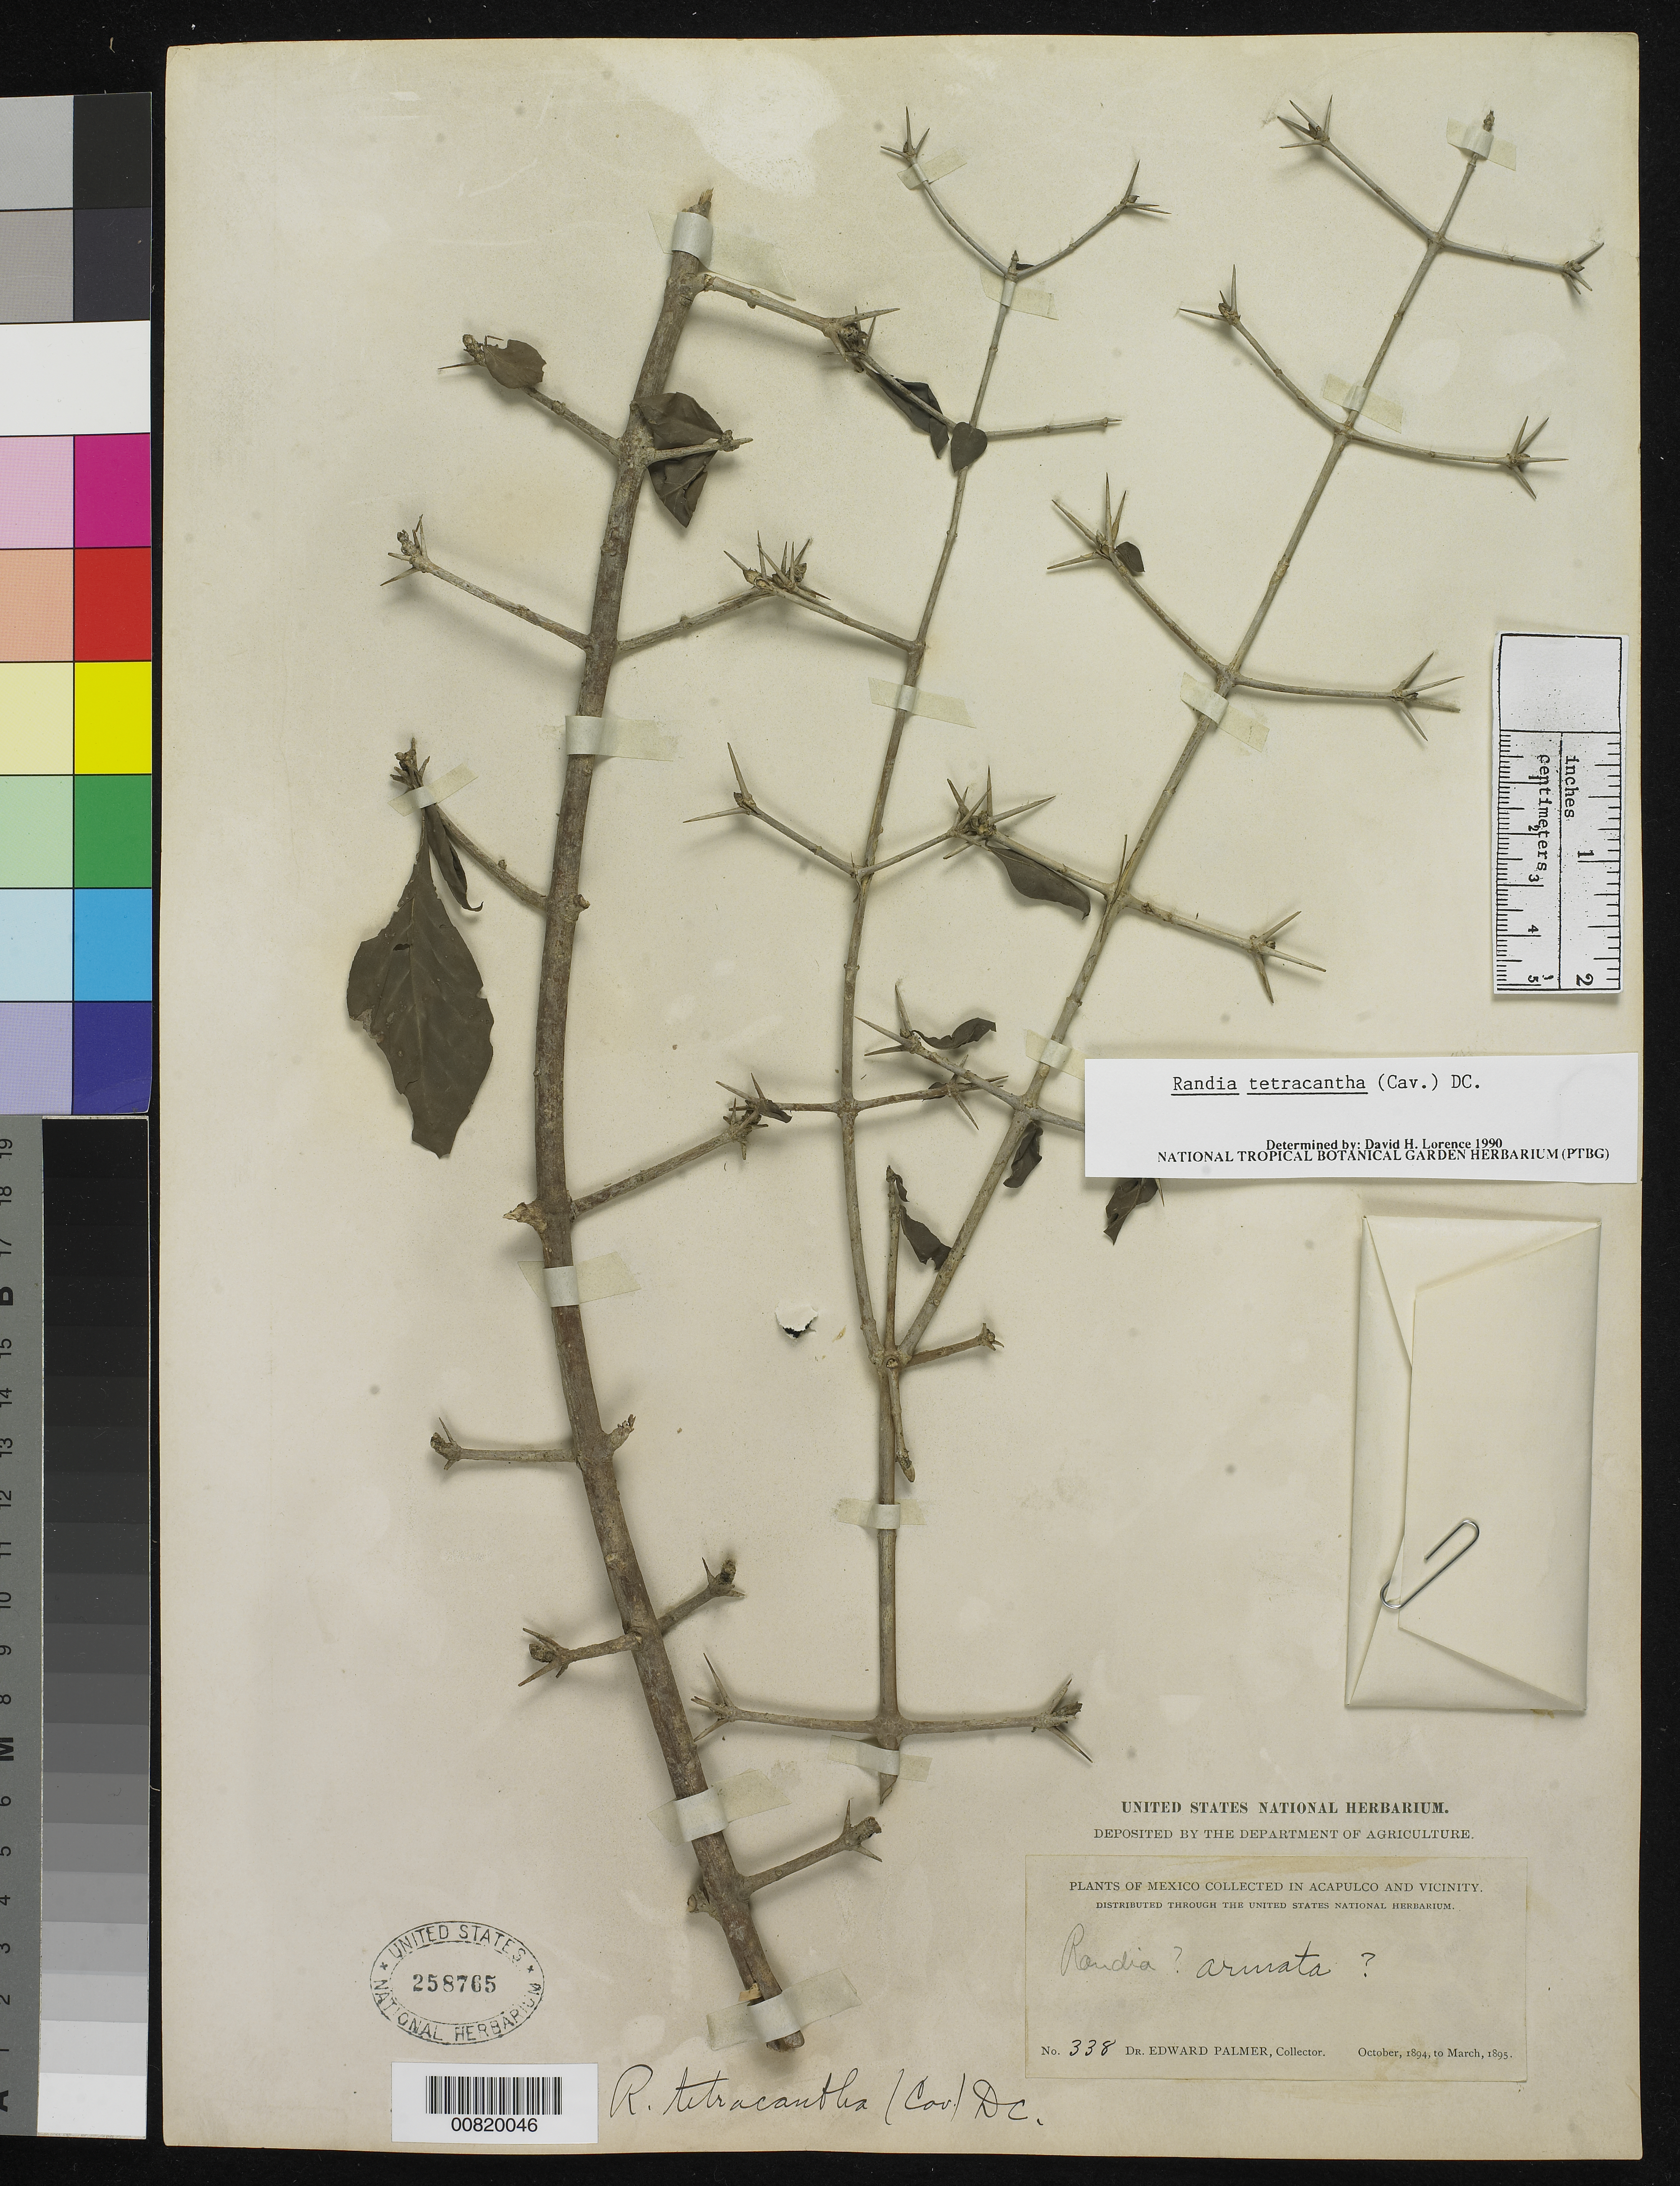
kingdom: Plantae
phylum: Tracheophyta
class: Magnoliopsida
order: Gentianales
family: Rubiaceae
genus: Randia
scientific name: Randia tetracantha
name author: (Cav.) DC.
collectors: E. Palmer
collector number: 338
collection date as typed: Oct 1894 to -- Mar 1895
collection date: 1894-10/1895-03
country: Mexico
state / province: Guerrero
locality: Acapulco, Guerrero and vicinity.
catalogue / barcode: US 258765